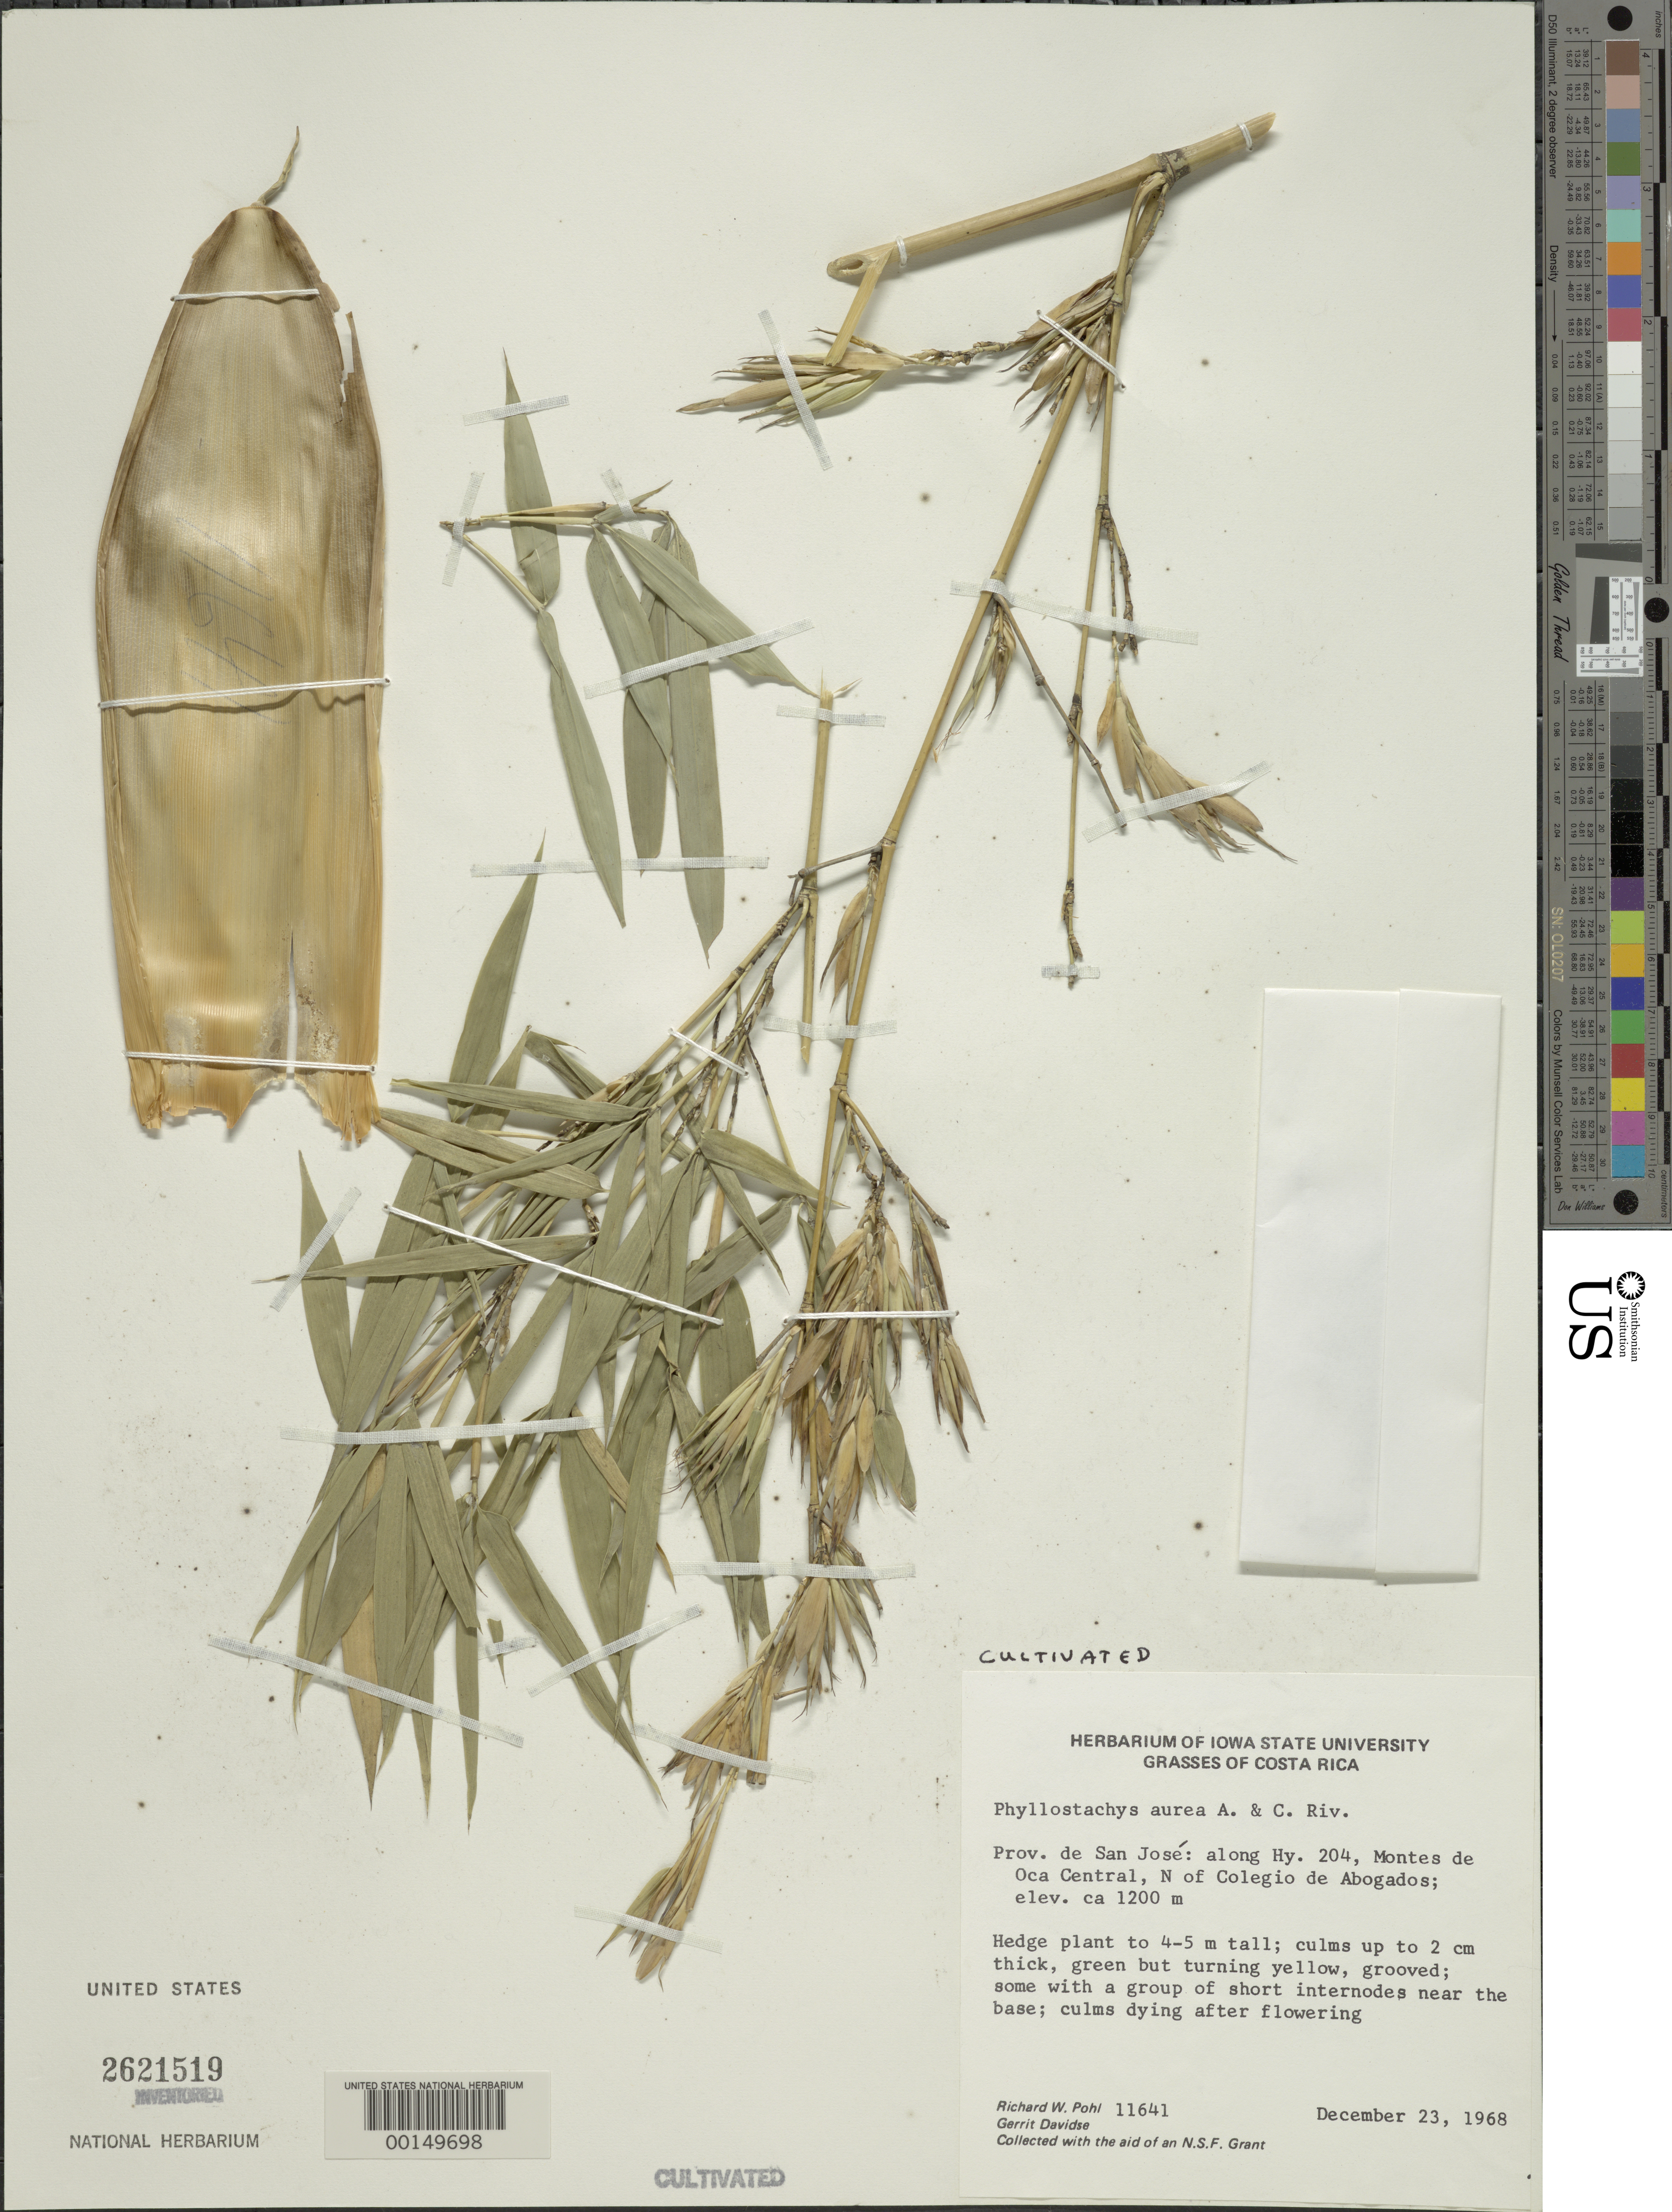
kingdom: Plantae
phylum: Tracheophyta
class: Liliopsida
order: Poales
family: Poaceae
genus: Phyllostachys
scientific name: Phyllostachys aurea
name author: Rivière & C. Rivière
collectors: R. W. Pohl & G. Davidse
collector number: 11641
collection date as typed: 23 Dec 1968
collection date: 1968-12-23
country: Costa Rica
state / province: San José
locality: Montes de oca central, n of colegio de abogados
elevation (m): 1200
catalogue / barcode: US 2621519